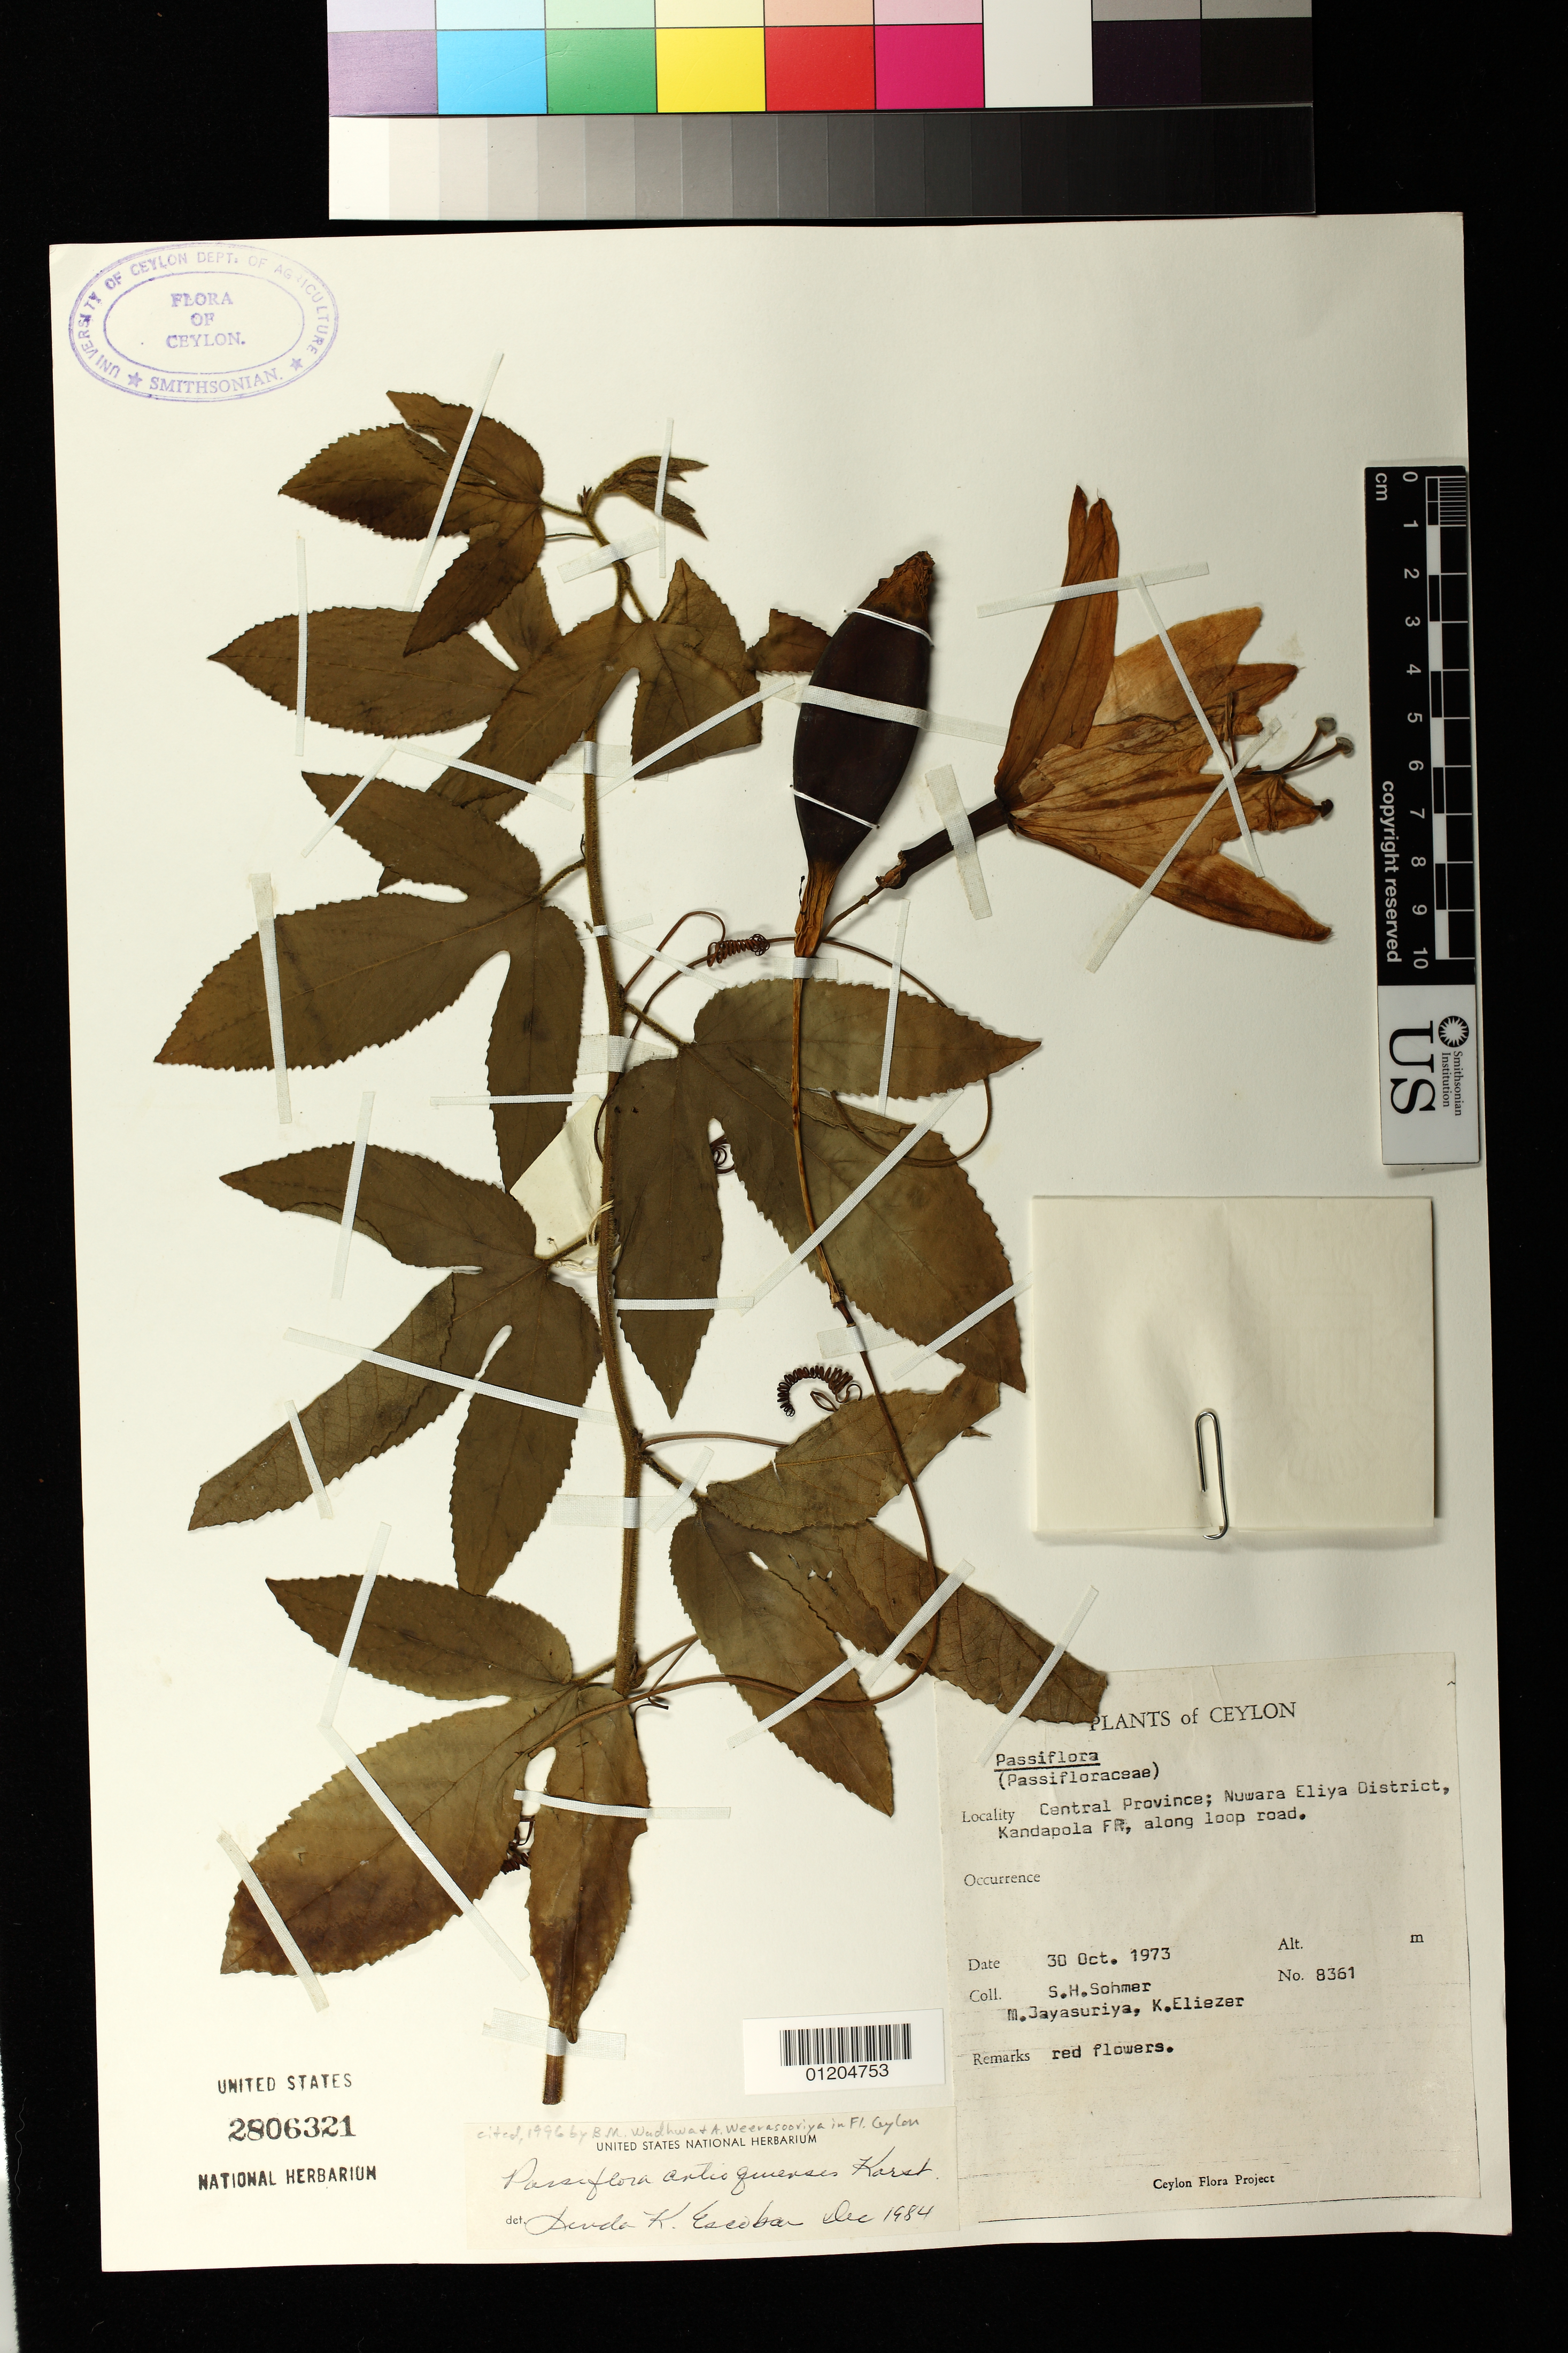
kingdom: Plantae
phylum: Tracheophyta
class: Magnoliopsida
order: Malpighiales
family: Passifloraceae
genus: Passiflora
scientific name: Passiflora antioquiensis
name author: H. Karst.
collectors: S. H. Sohmer, M. Jayasuria & K. Eliezer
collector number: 8361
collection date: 1973-10-30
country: Sri Lanka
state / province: Central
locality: Nuwara Eliya District, Kandapola FR, along loop road.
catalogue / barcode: US 2806321